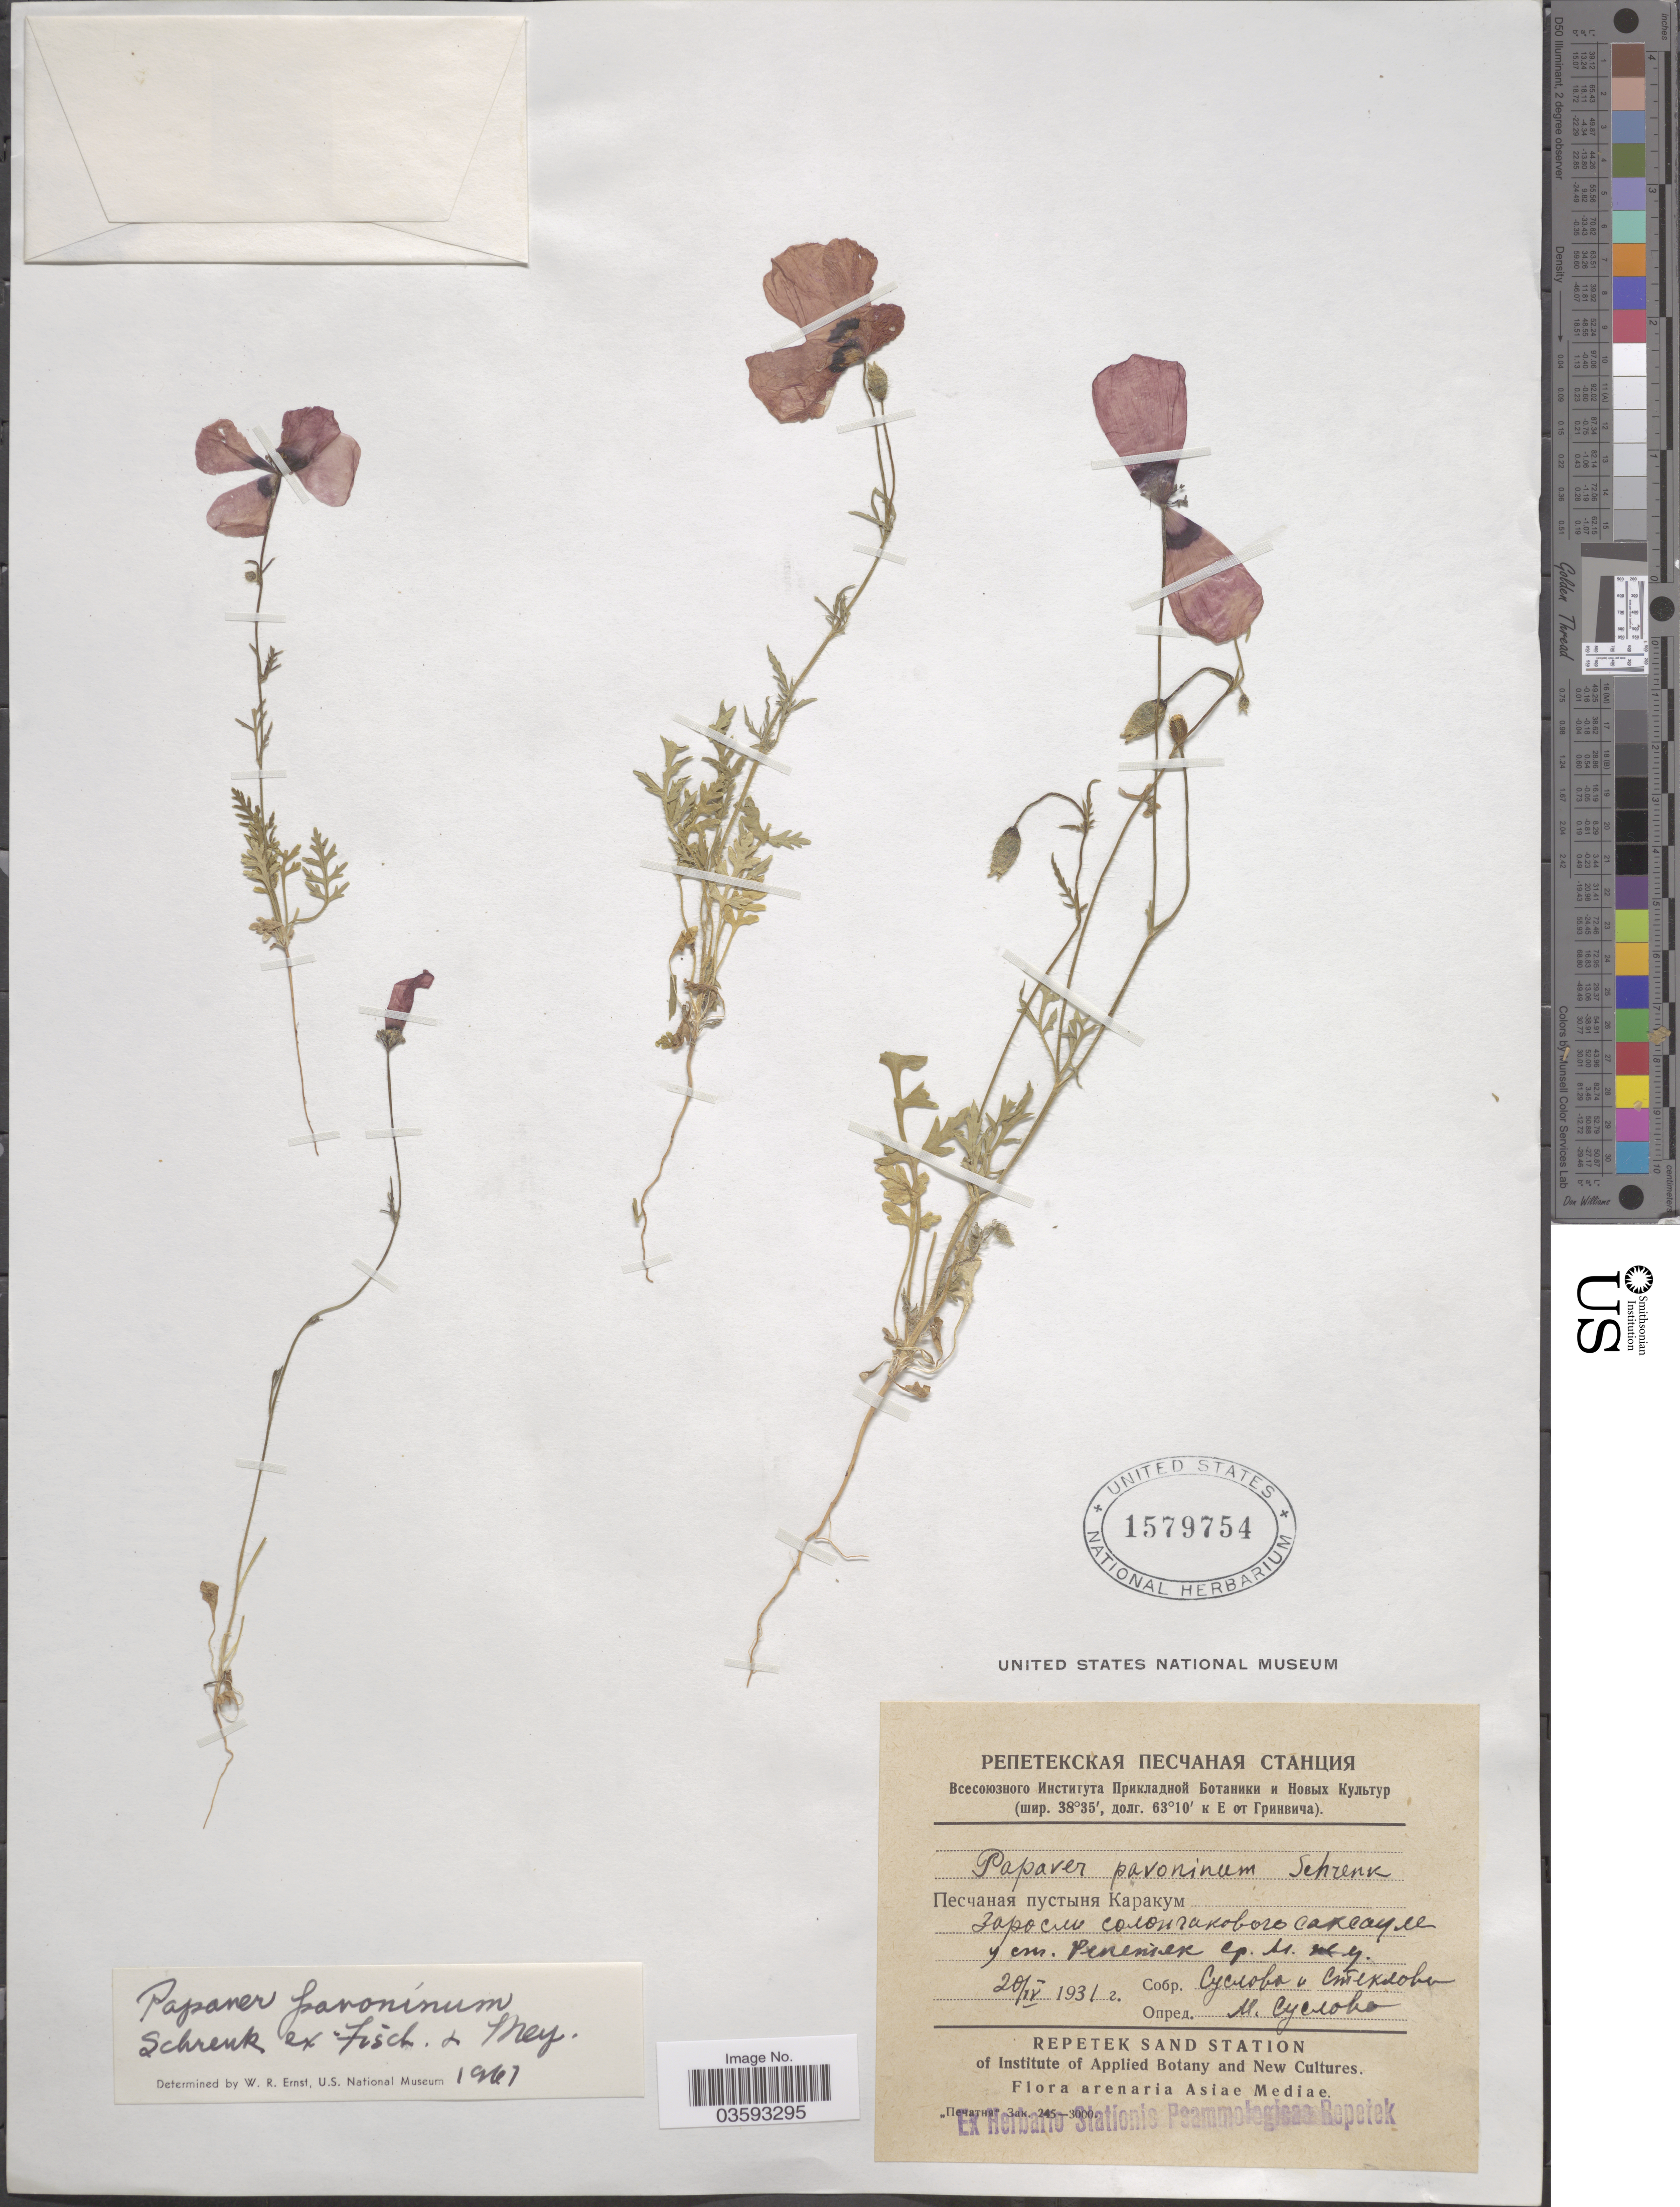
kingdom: Plantae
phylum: Tracheophyta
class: Magnoliopsida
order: Ranunculales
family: Papaveraceae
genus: Papaver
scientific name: Papaver pavoninum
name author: C.A. Mey.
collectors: Syslova & Steklova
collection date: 1931-04-20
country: Turkmenistan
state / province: Lebap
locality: Karakum Desert, near station Repetek.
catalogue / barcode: US 1579754